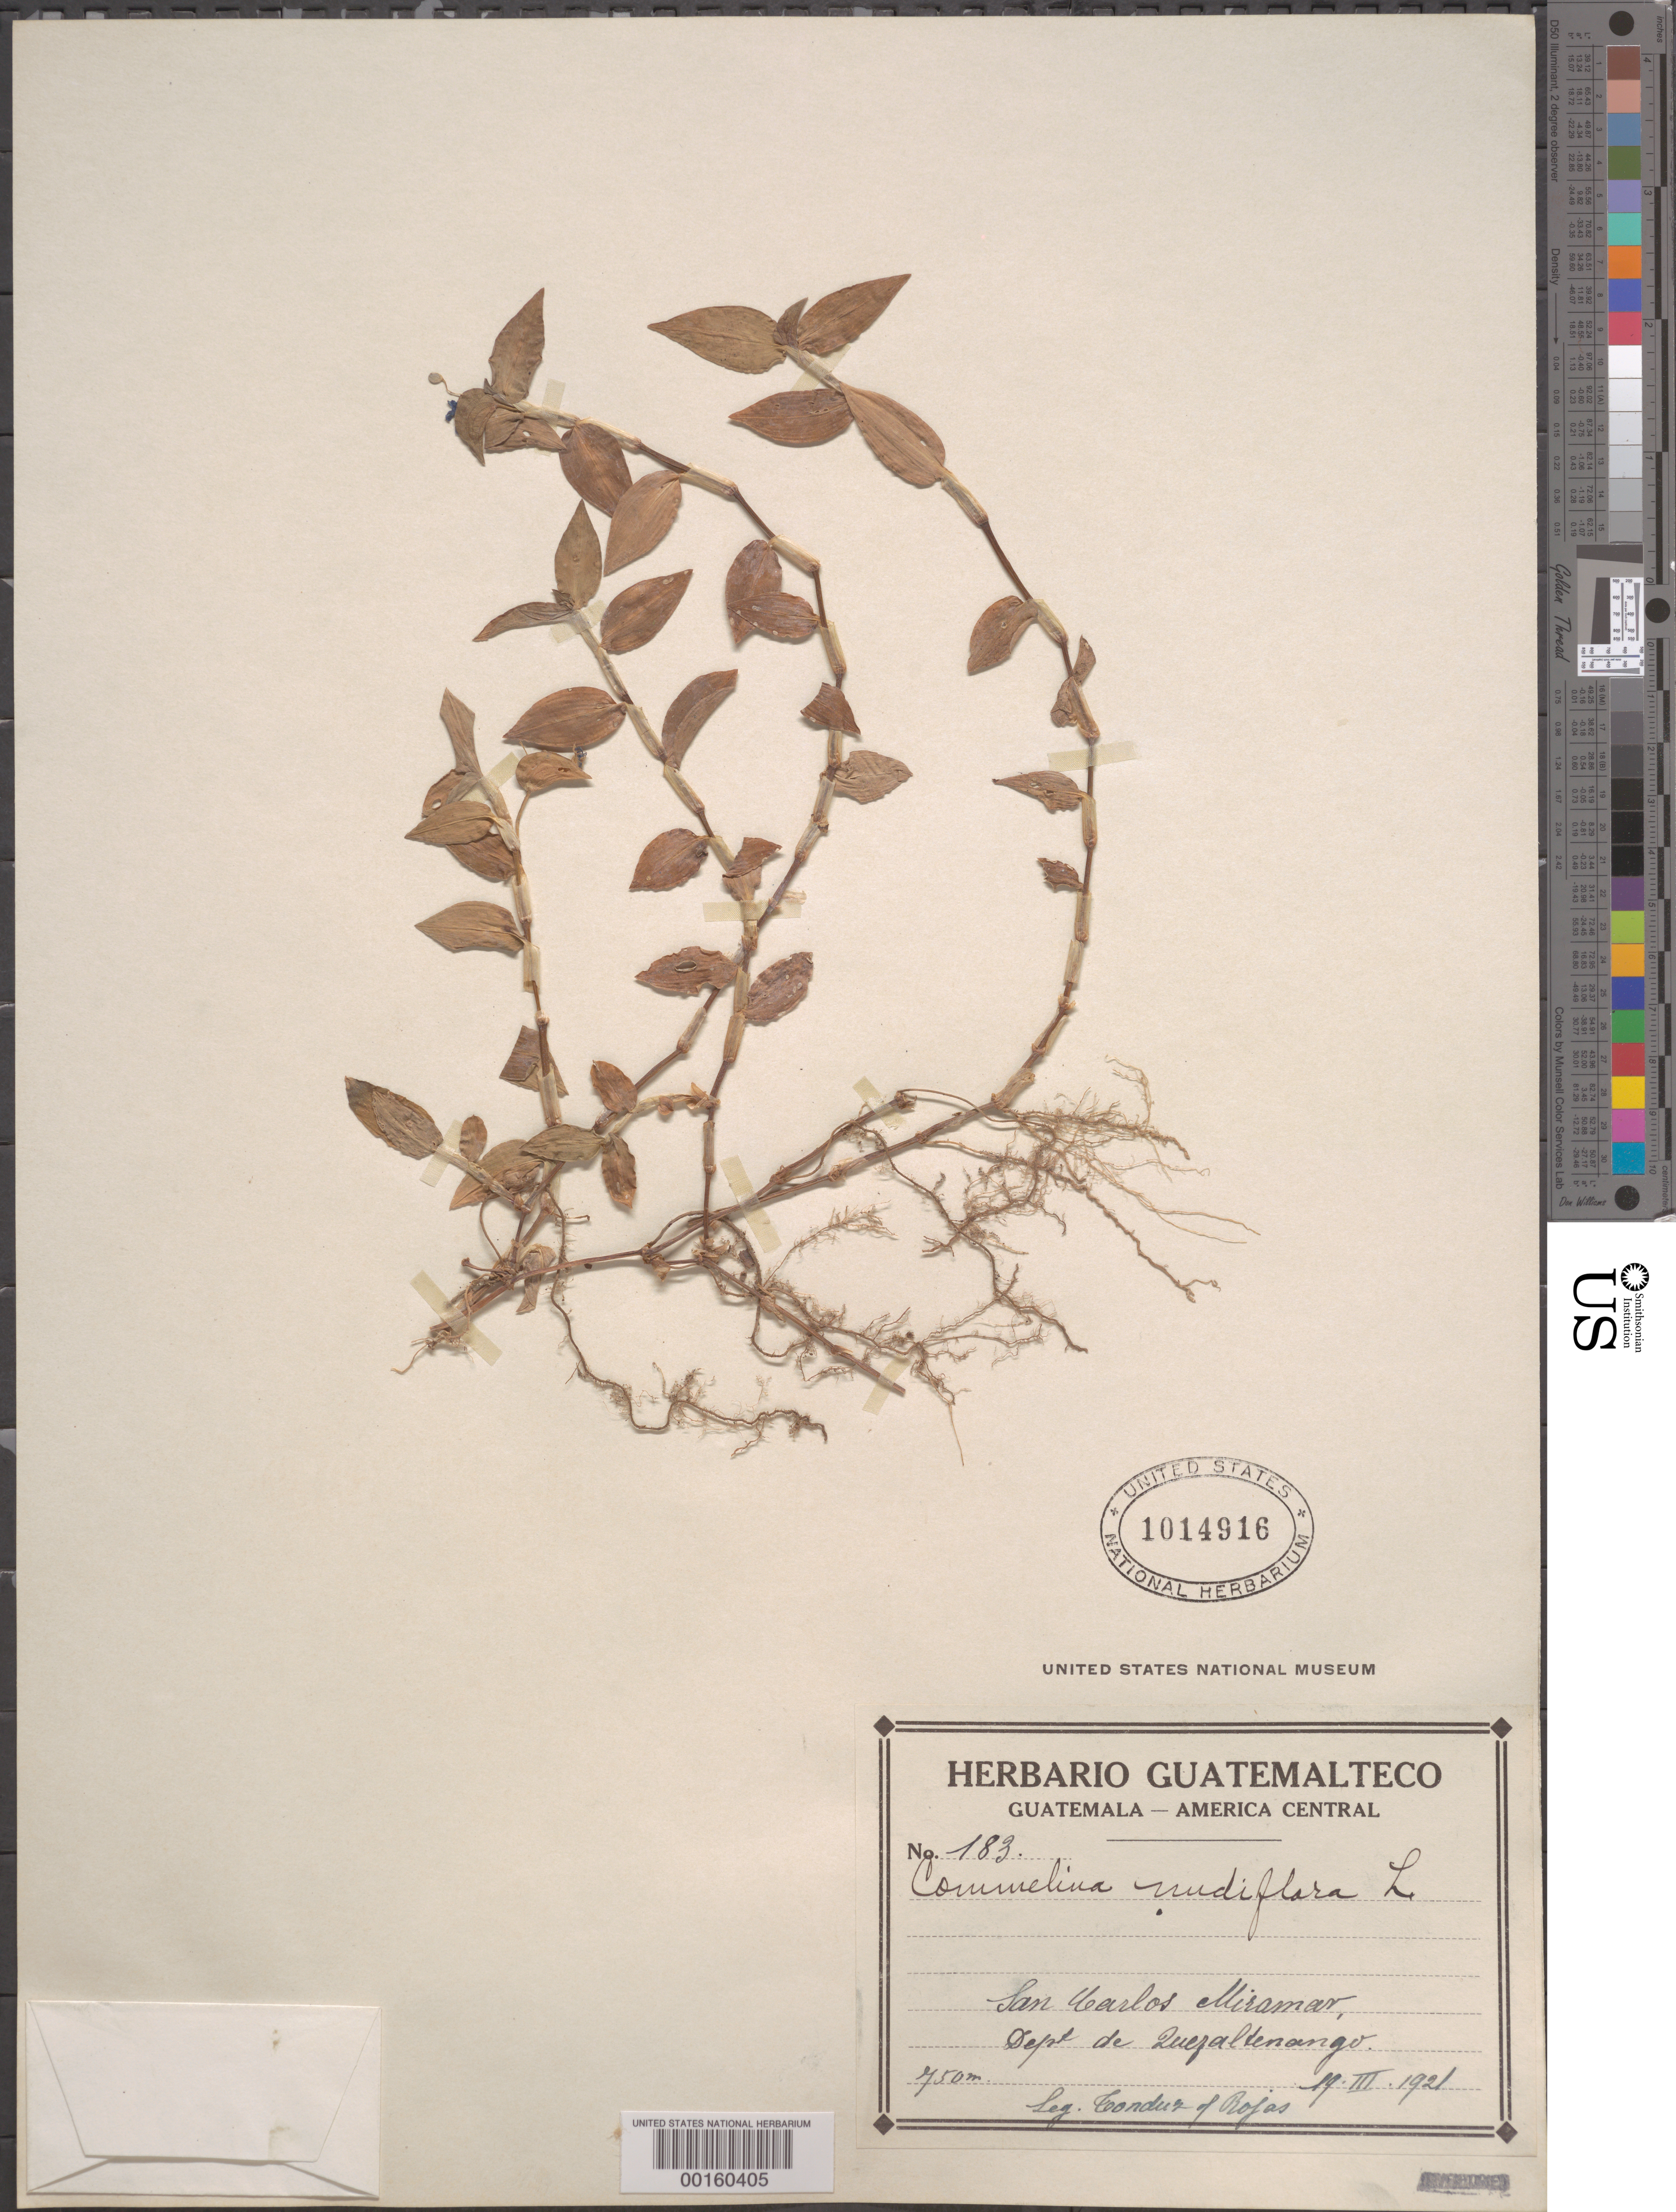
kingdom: Plantae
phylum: Tracheophyta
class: Liliopsida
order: Commelinales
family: Commelinaceae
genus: Commelina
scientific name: Commelina diffusa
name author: Burm. f.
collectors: C. Rojas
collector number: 183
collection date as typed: Mar 1921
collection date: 1921-03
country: Guatemala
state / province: Quetzaltenango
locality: San Carlos Miramar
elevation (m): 750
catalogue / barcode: US 1014916